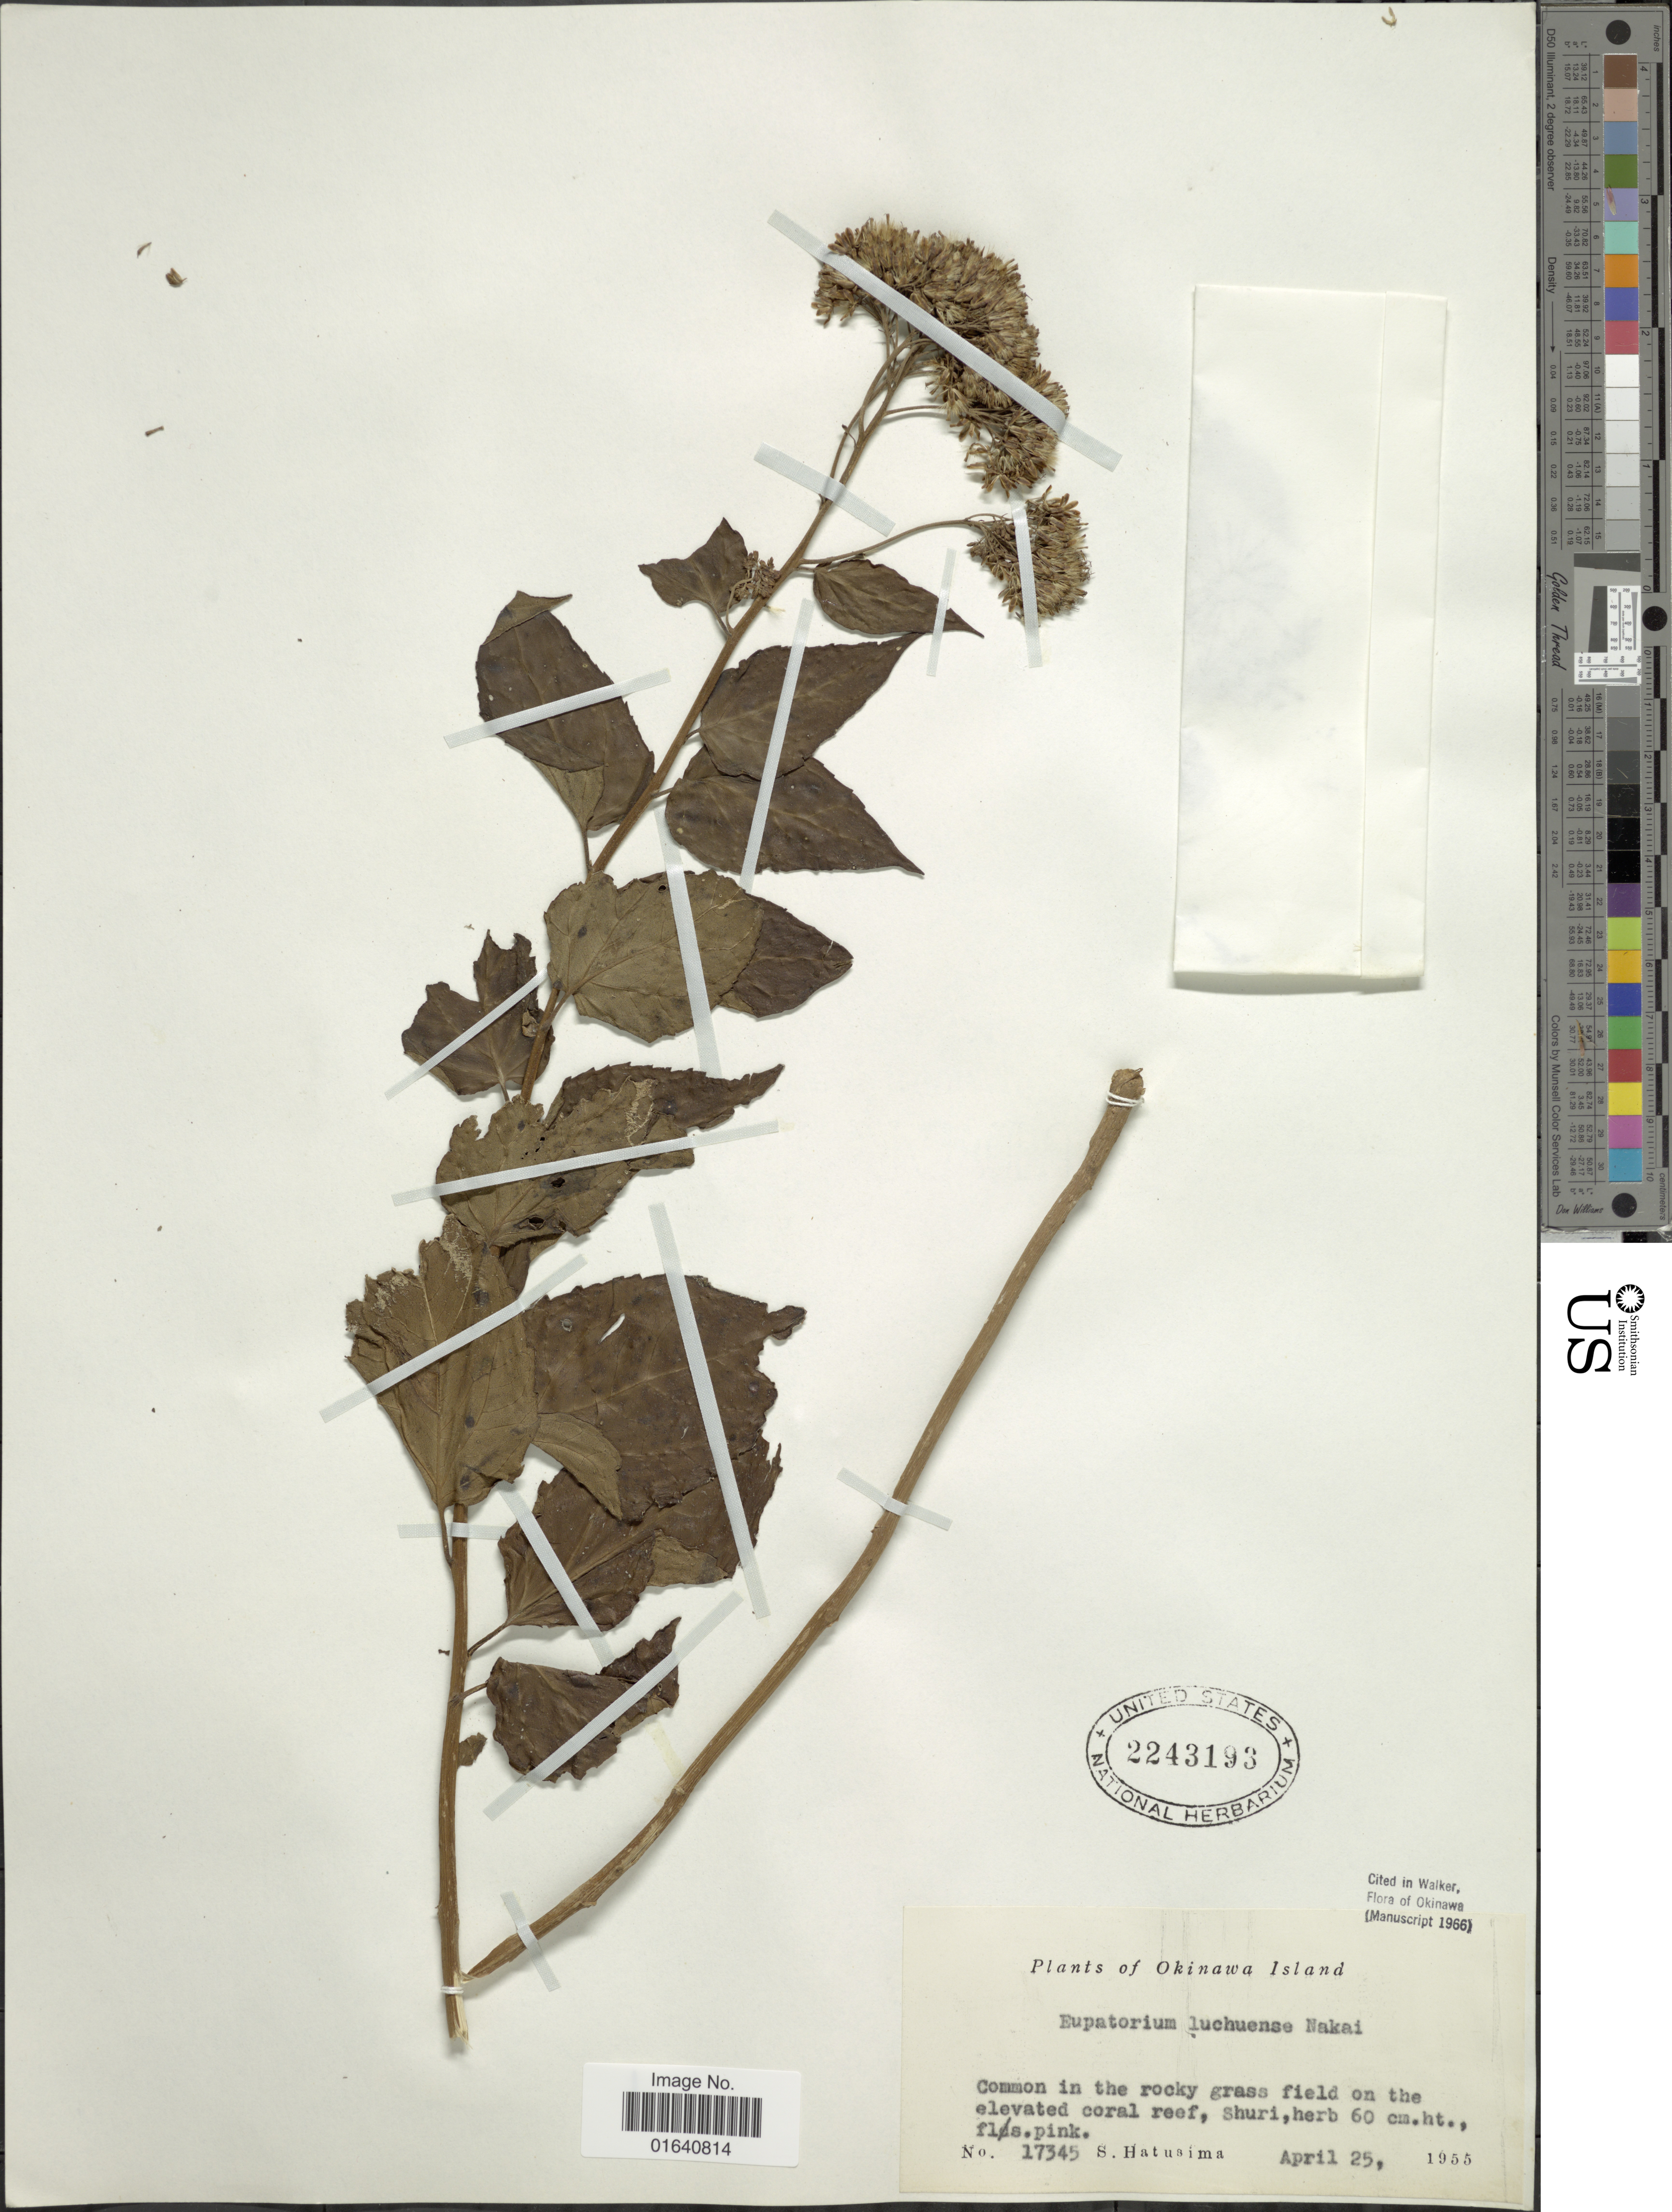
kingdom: Plantae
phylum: Tracheophyta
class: Magnoliopsida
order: Asterales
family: Asteraceae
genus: Eupatorium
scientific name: Eupatorium luchuense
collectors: S. Hatusima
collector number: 17345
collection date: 1955-04-25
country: Japan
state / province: Okinawa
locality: Okinawa Island, Common in the rocky grass field on the elevated coral reef, Shuri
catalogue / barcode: US 2243193